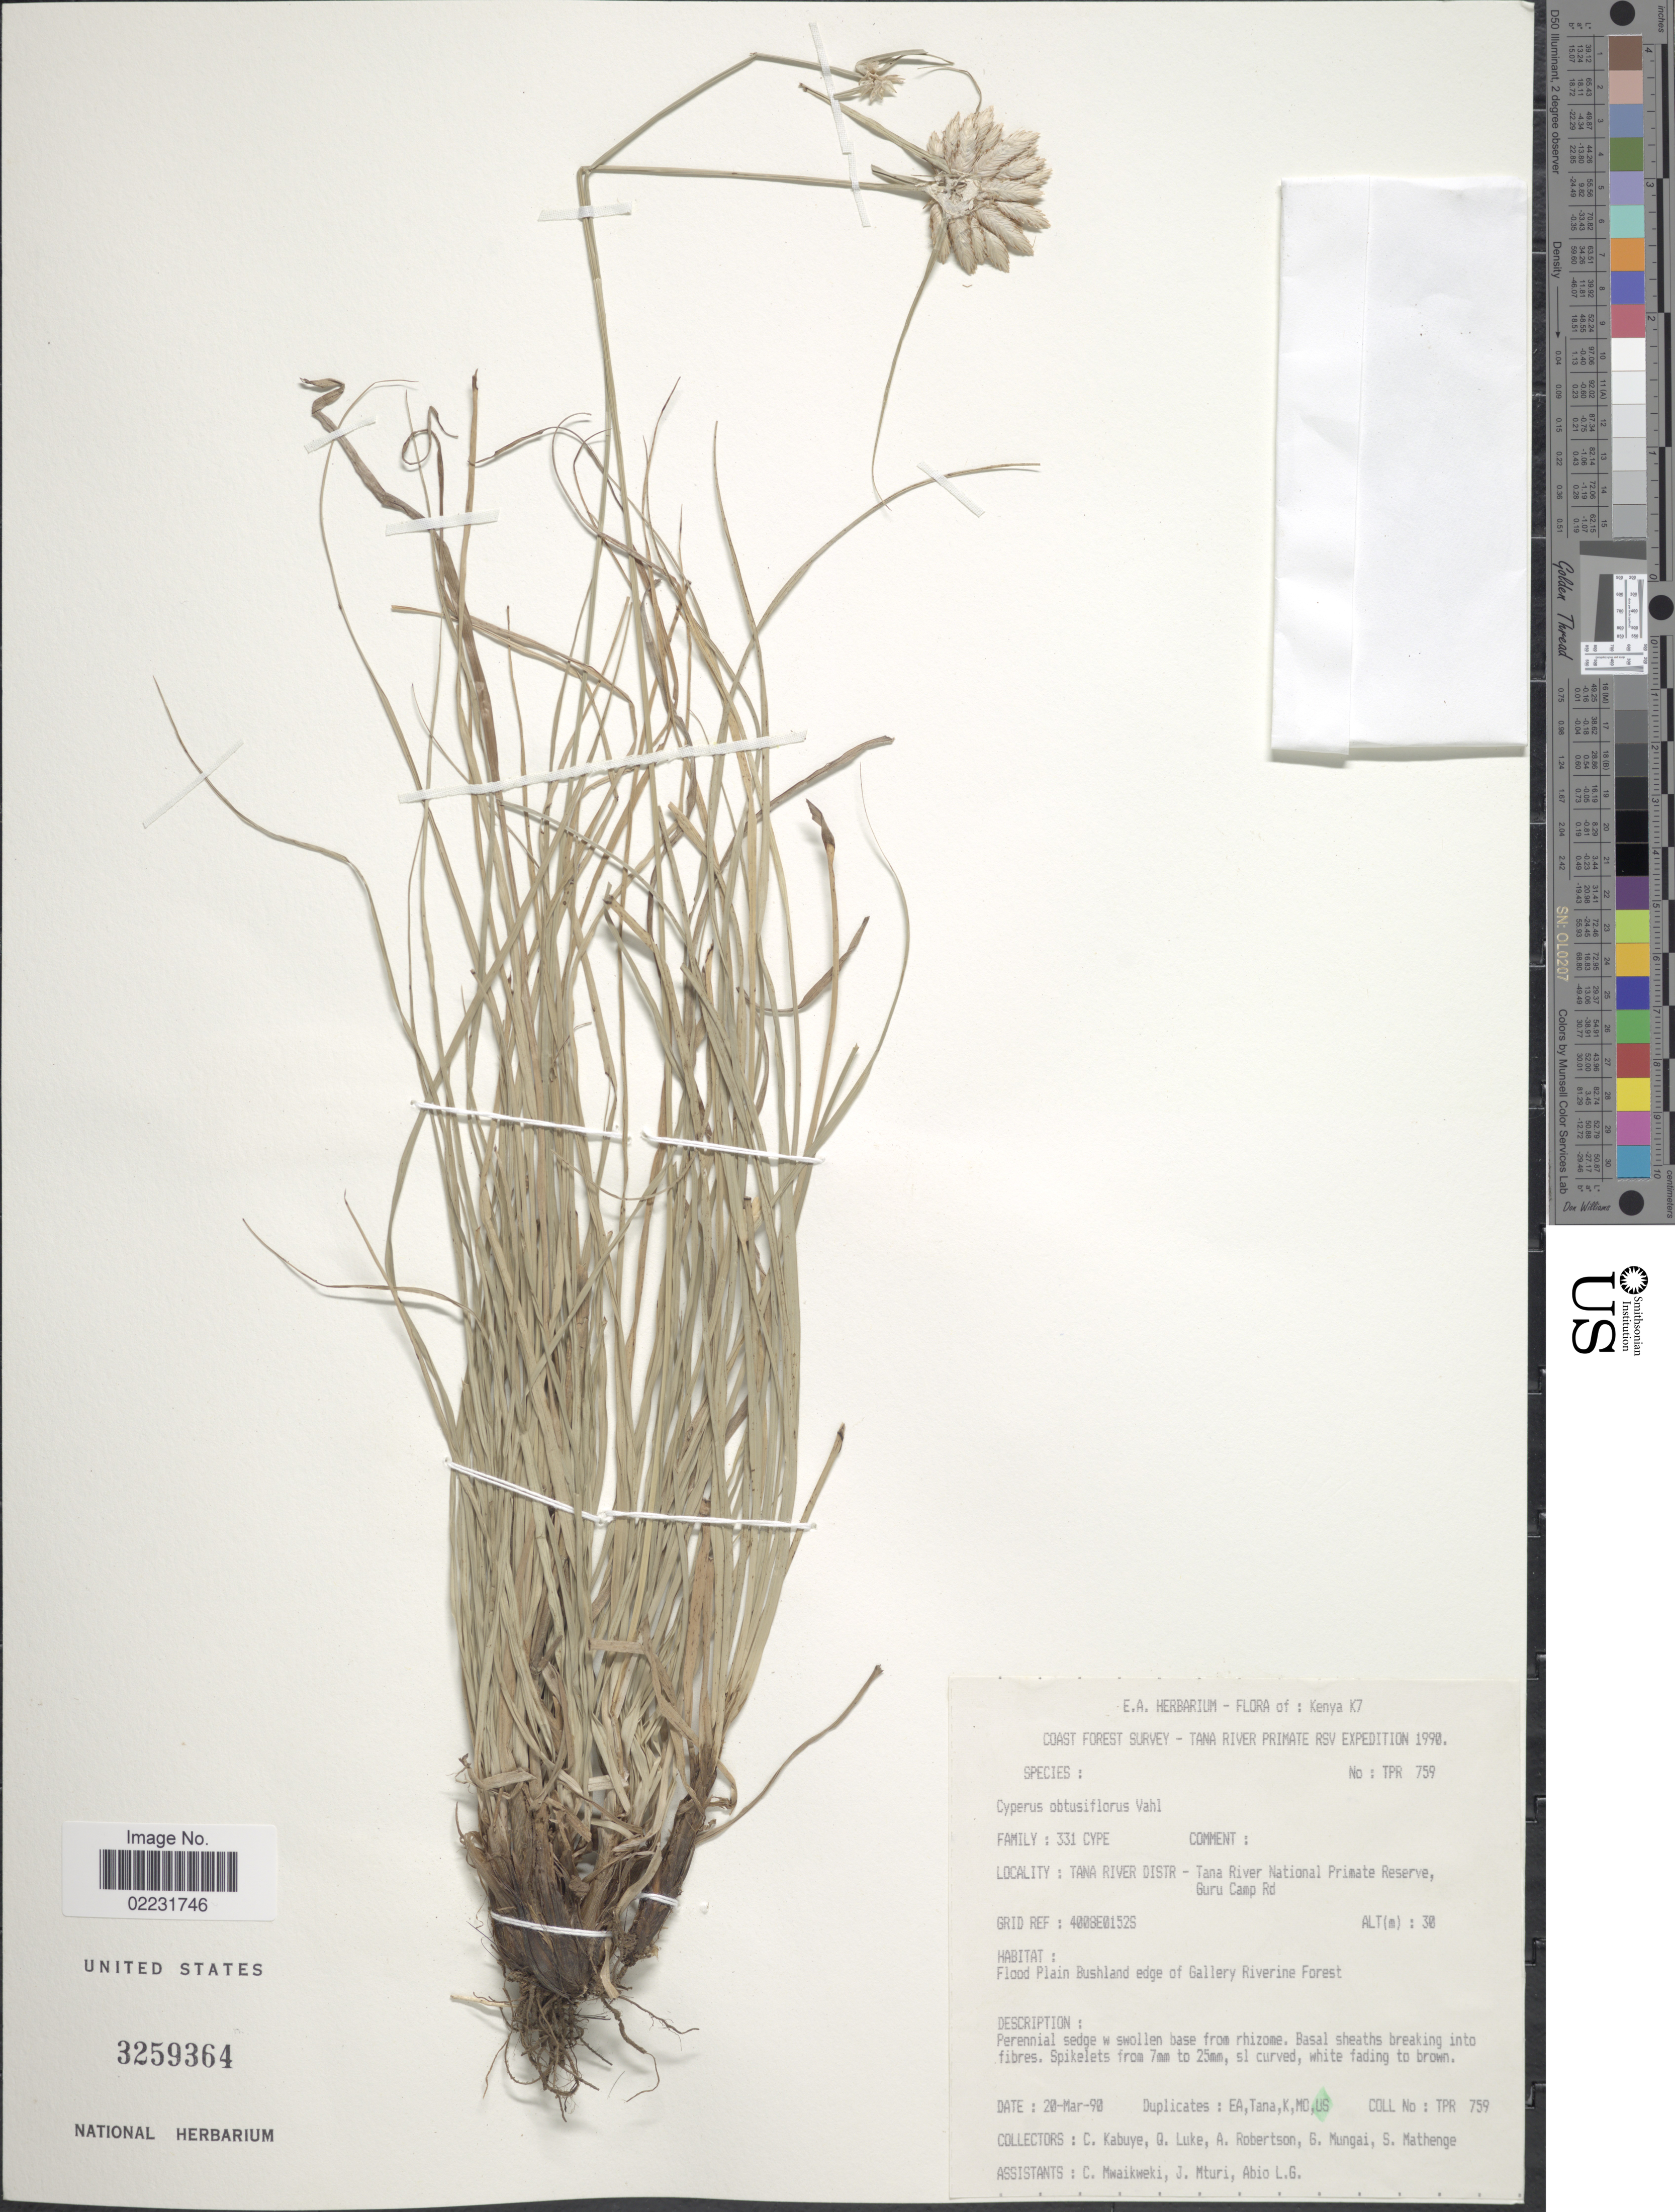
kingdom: Plantae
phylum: Tracheophyta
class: Liliopsida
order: Poales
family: Cyperaceae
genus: Cyperus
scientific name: Cyperus obtusiflorus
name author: Vahl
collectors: C. Kabuye, Q. Luke, A. Robertson, G. Mungai & et al.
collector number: TPR759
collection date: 1990-03-20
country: Kenya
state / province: Tana River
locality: Kenya K7, Coast Forest, Tana River Distr, Tana River National Primate Reserve, Guru Camp Rd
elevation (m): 30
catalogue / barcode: US 3259364